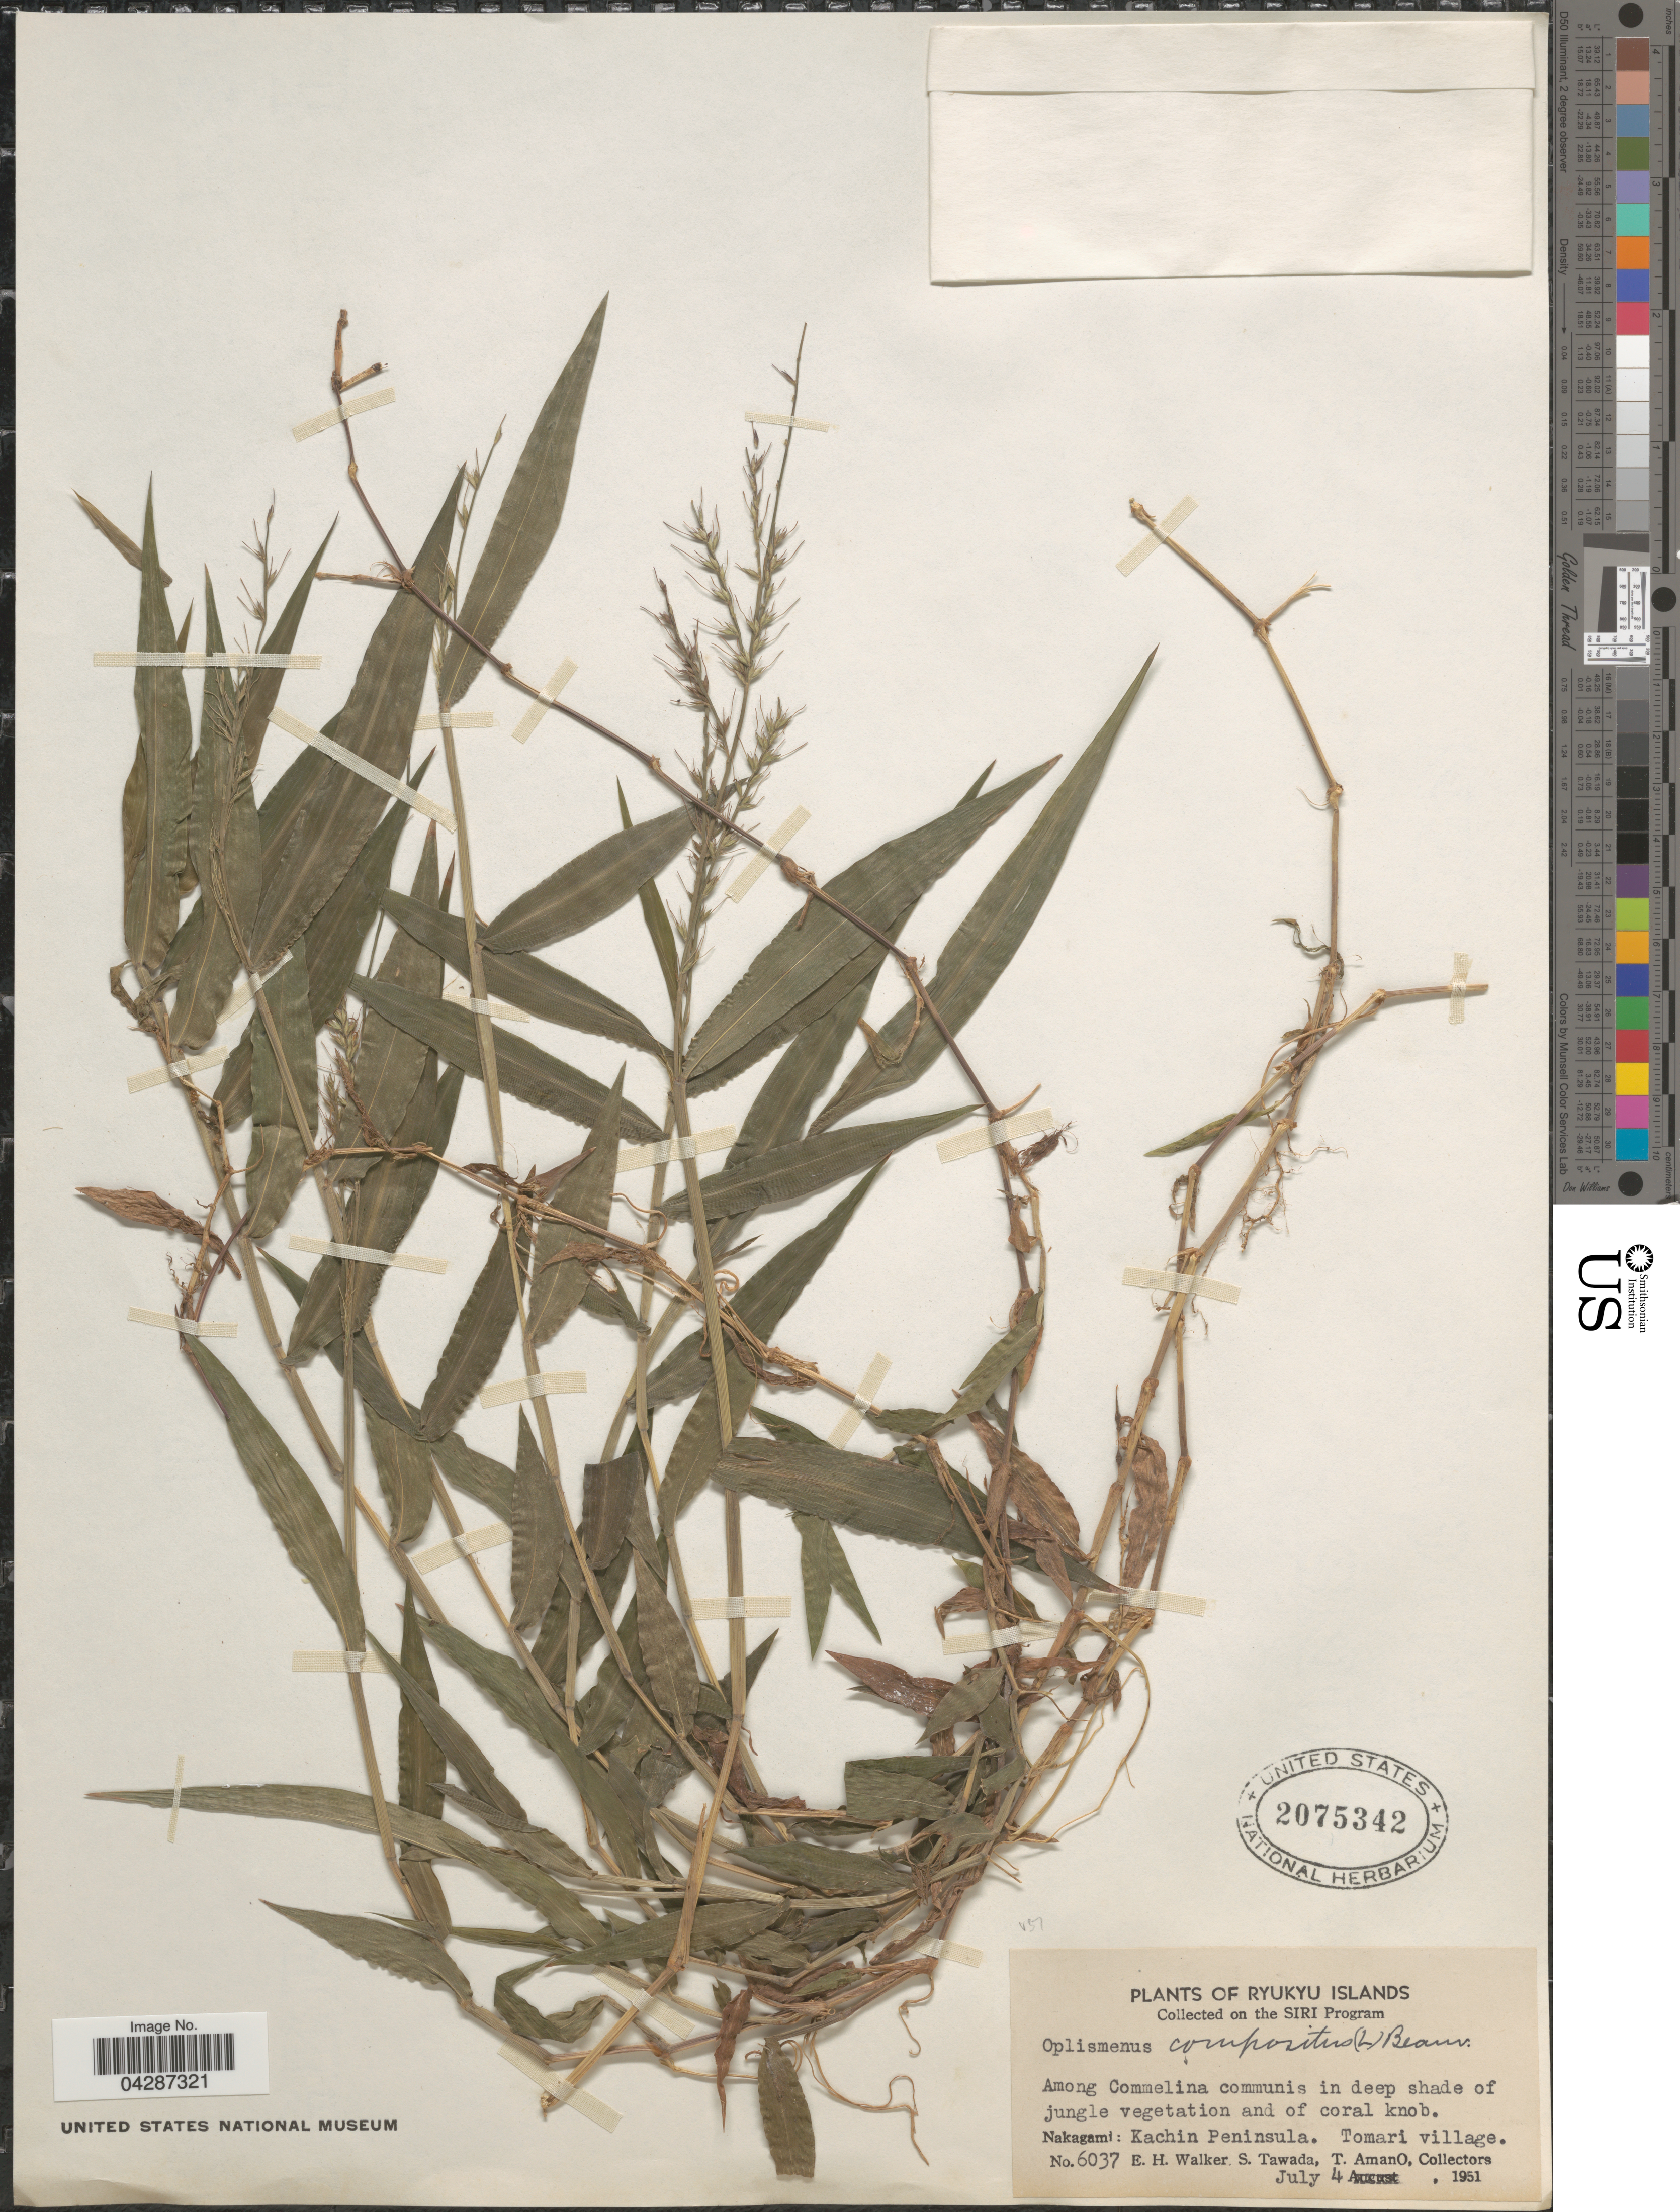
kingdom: Plantae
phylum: Tracheophyta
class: Liliopsida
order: Poales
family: Poaceae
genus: Oplismenus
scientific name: Oplismenus compositus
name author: (L.) P. Beauv.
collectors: E. H. Walker, S. Tawada & T. Amano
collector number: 6037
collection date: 1951-07-04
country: Myanmar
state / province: Kachin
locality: Ryukyu Islands. Nakagami: Kachin Peninsula. Tomari village.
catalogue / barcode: US 2075342